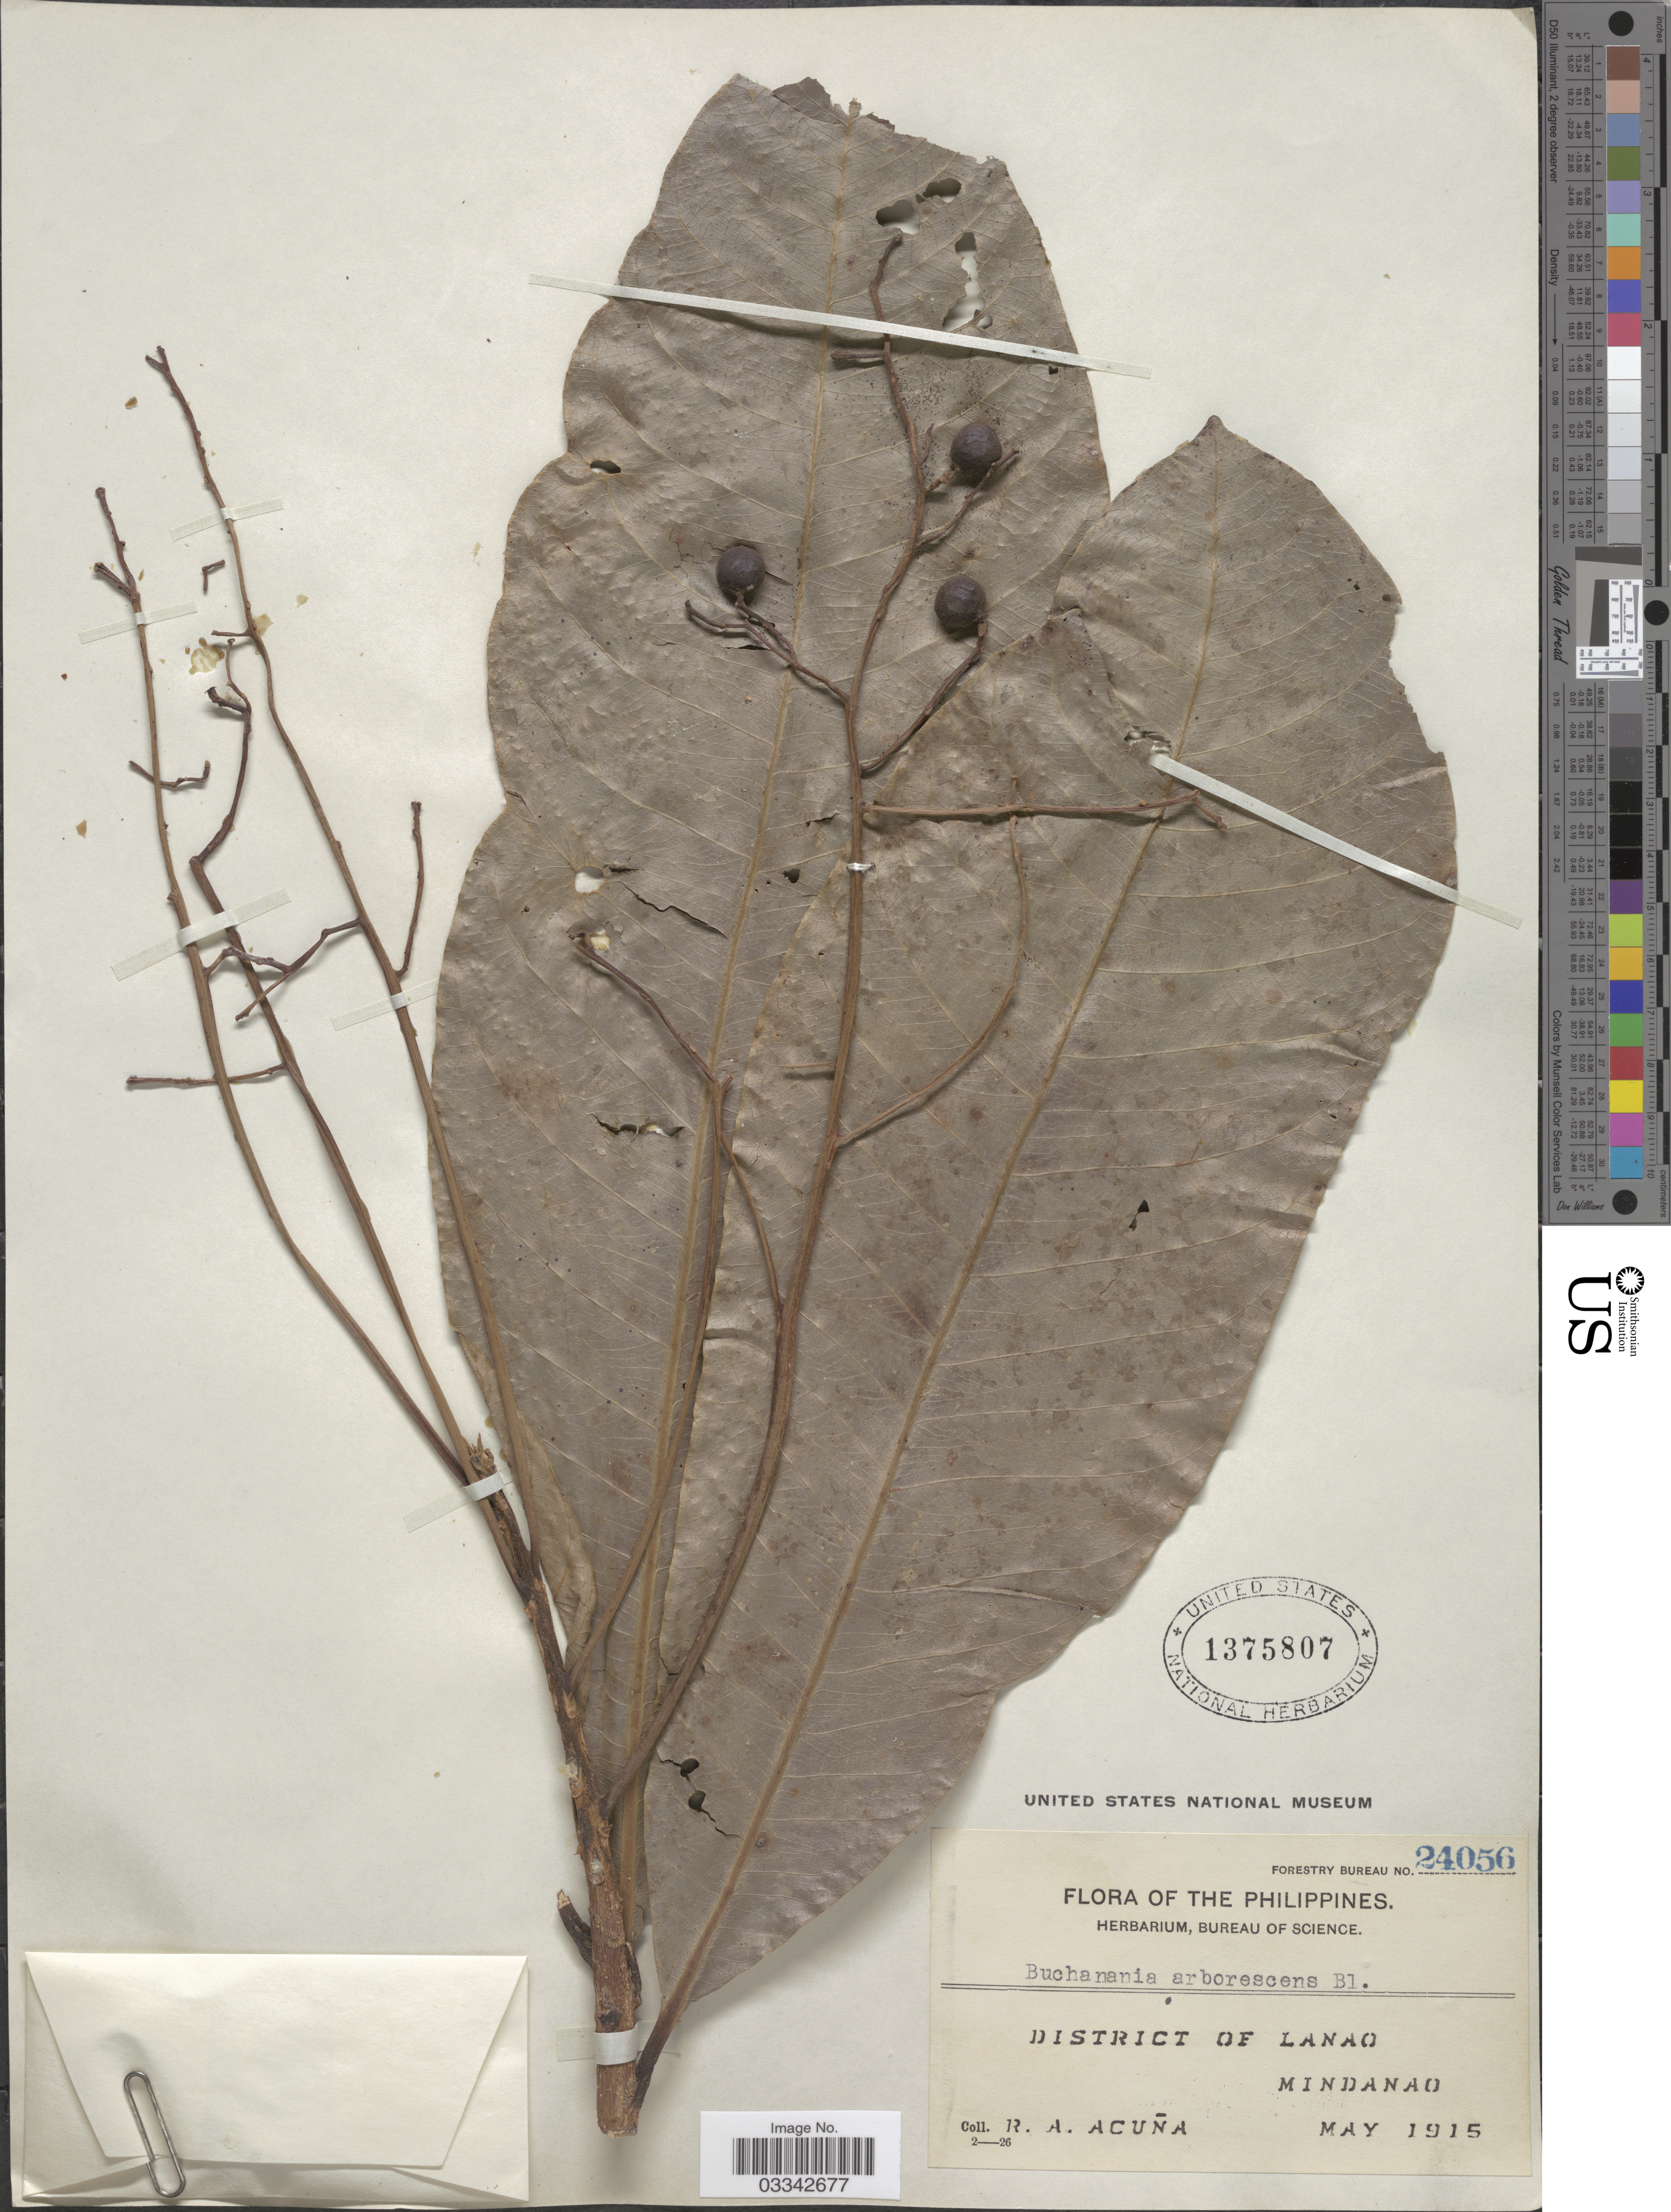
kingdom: Plantae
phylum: Tracheophyta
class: Magnoliopsida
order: Sapindales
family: Anacardiaceae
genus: Buchanania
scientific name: Buchanania arborescens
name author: (Blume) Blume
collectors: R. A. Acuña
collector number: Forestry Bureau 24056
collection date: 1915-05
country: Philippines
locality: District of Lanao, Mindanao.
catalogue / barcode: US 1375807